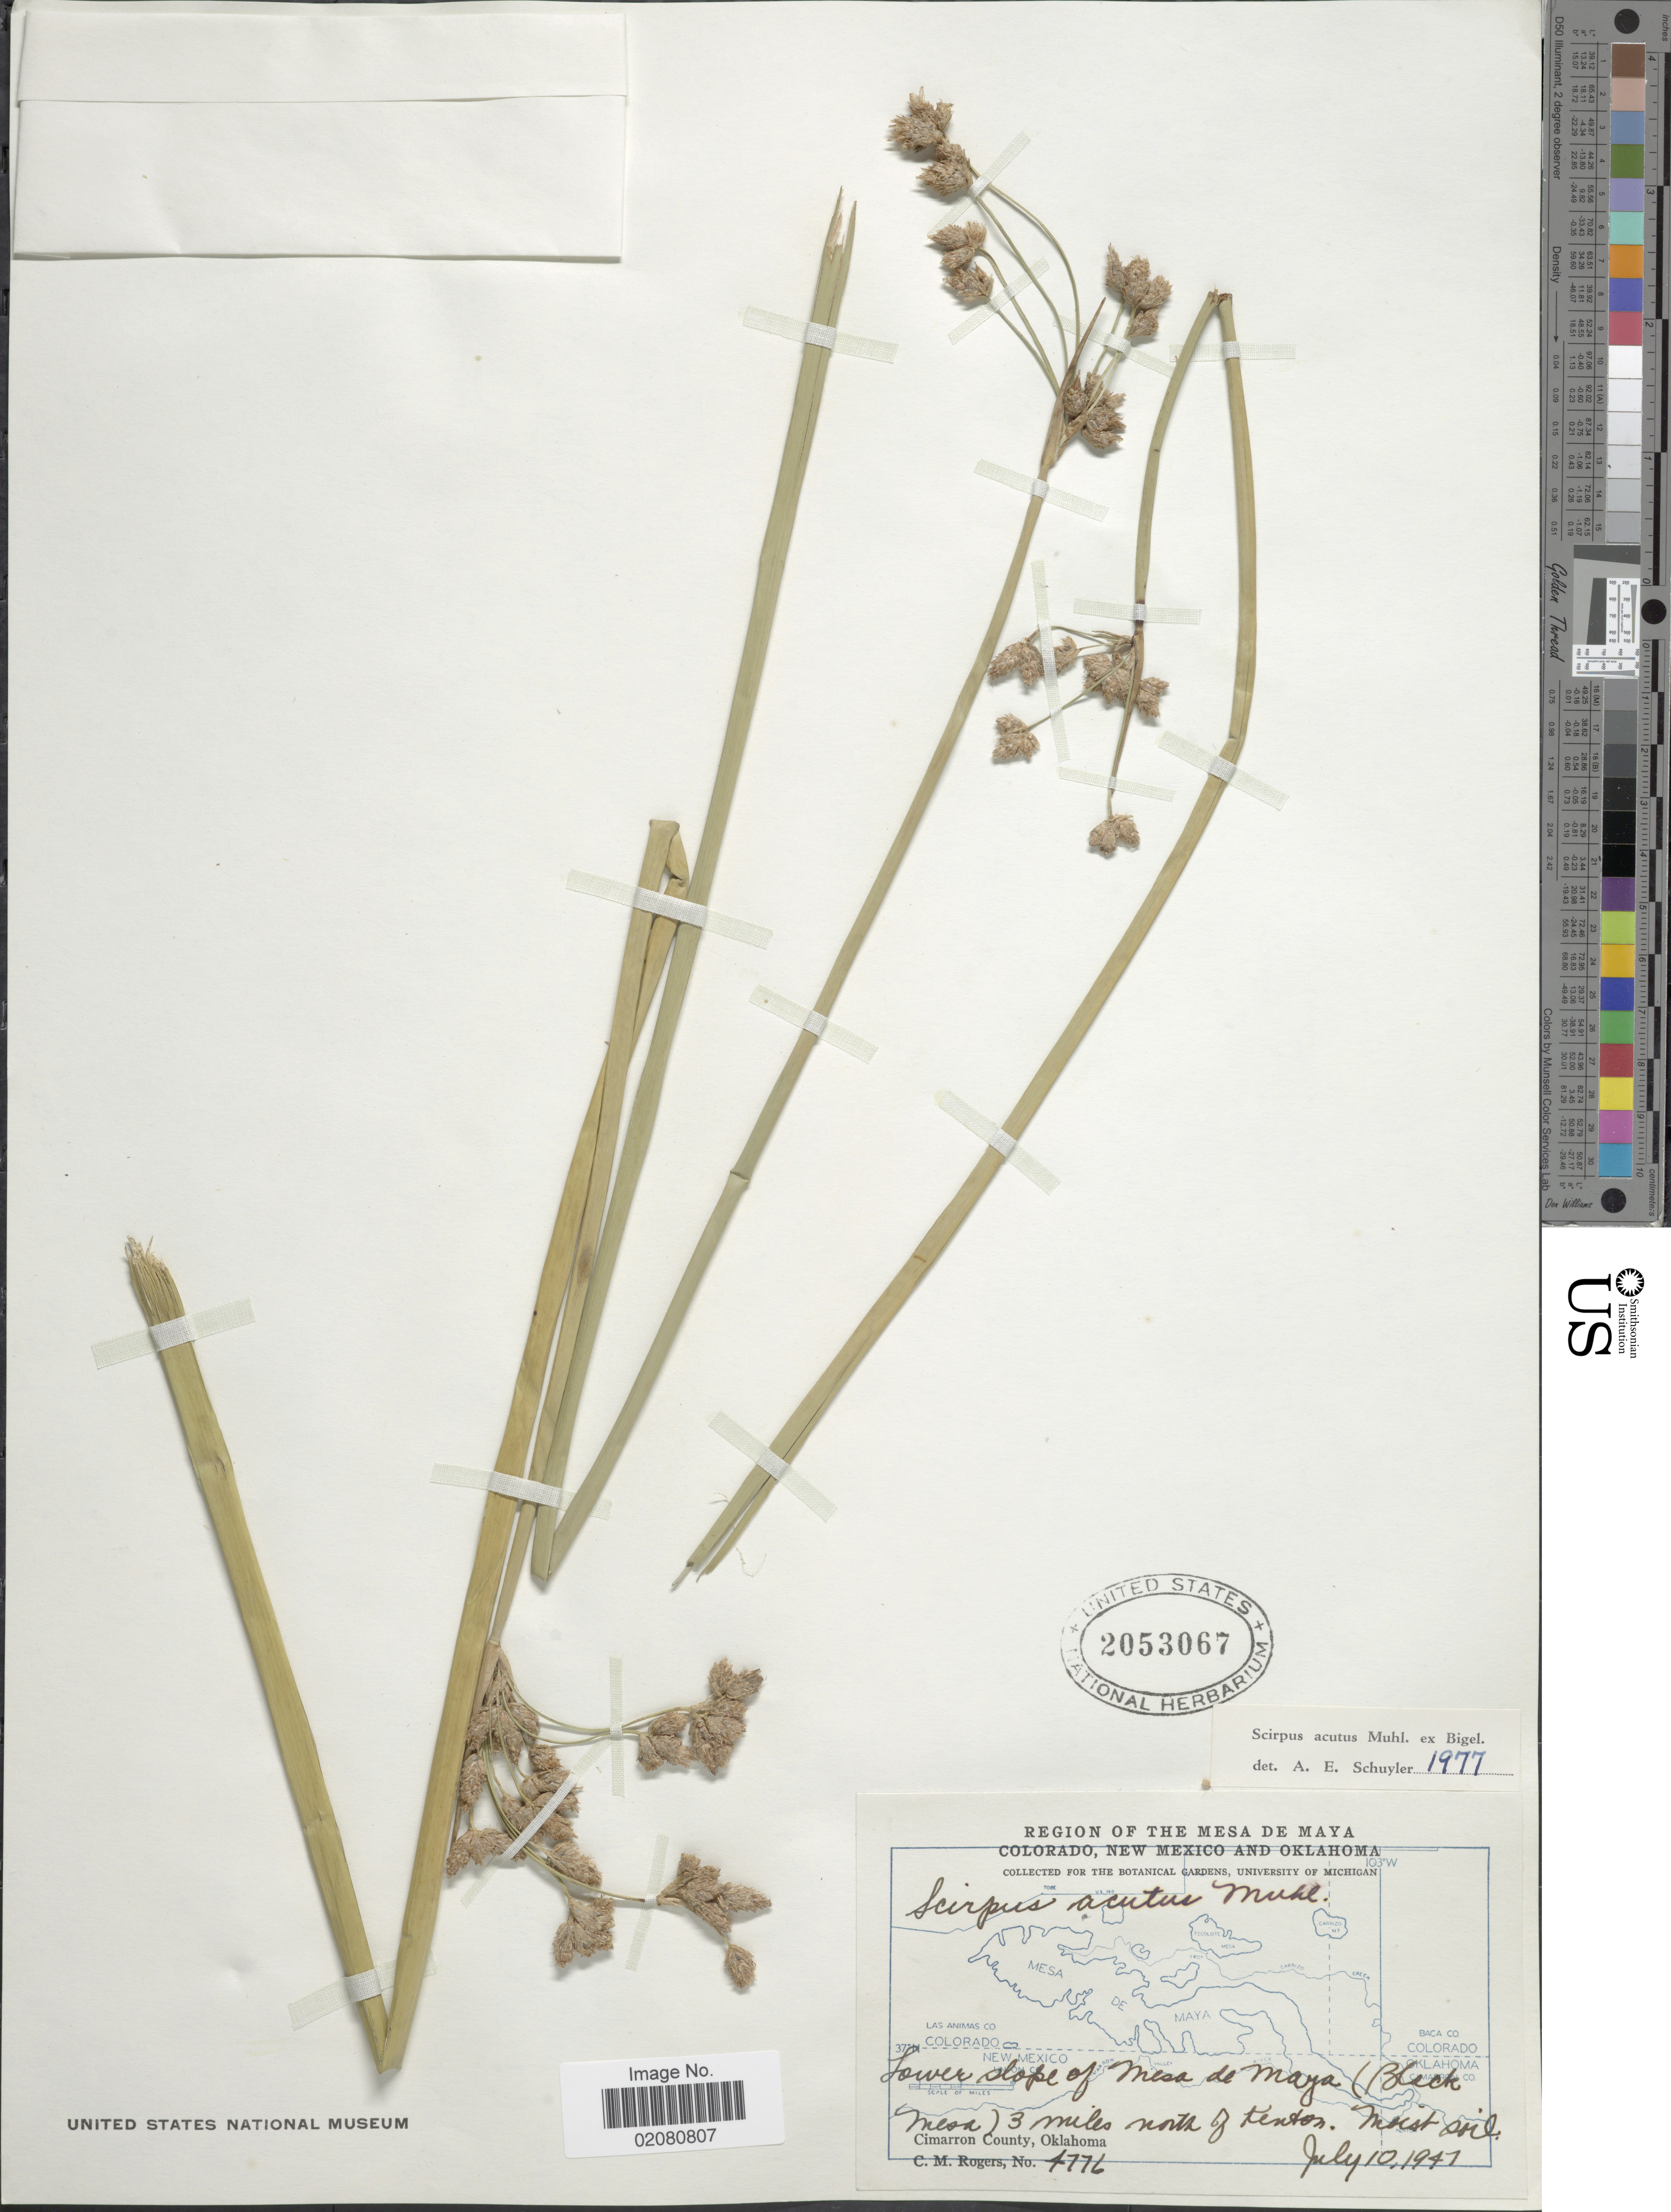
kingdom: Plantae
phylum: Tracheophyta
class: Liliopsida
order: Poales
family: Cyperaceae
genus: Schoenoplectus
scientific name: Schoenoplectus acutus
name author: (Muhl. ex Bigelow) Á. Löve & D. Löve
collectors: C. M. Rogers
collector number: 4776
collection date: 1947-07-10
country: United States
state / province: Oklahoma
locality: Region of the Mesa de Maya. Lower slope of Mesa de Maya (Black Mesa) 3 miles north of Kenton. Cimarron County, Oklahoma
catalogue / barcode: US 2053067